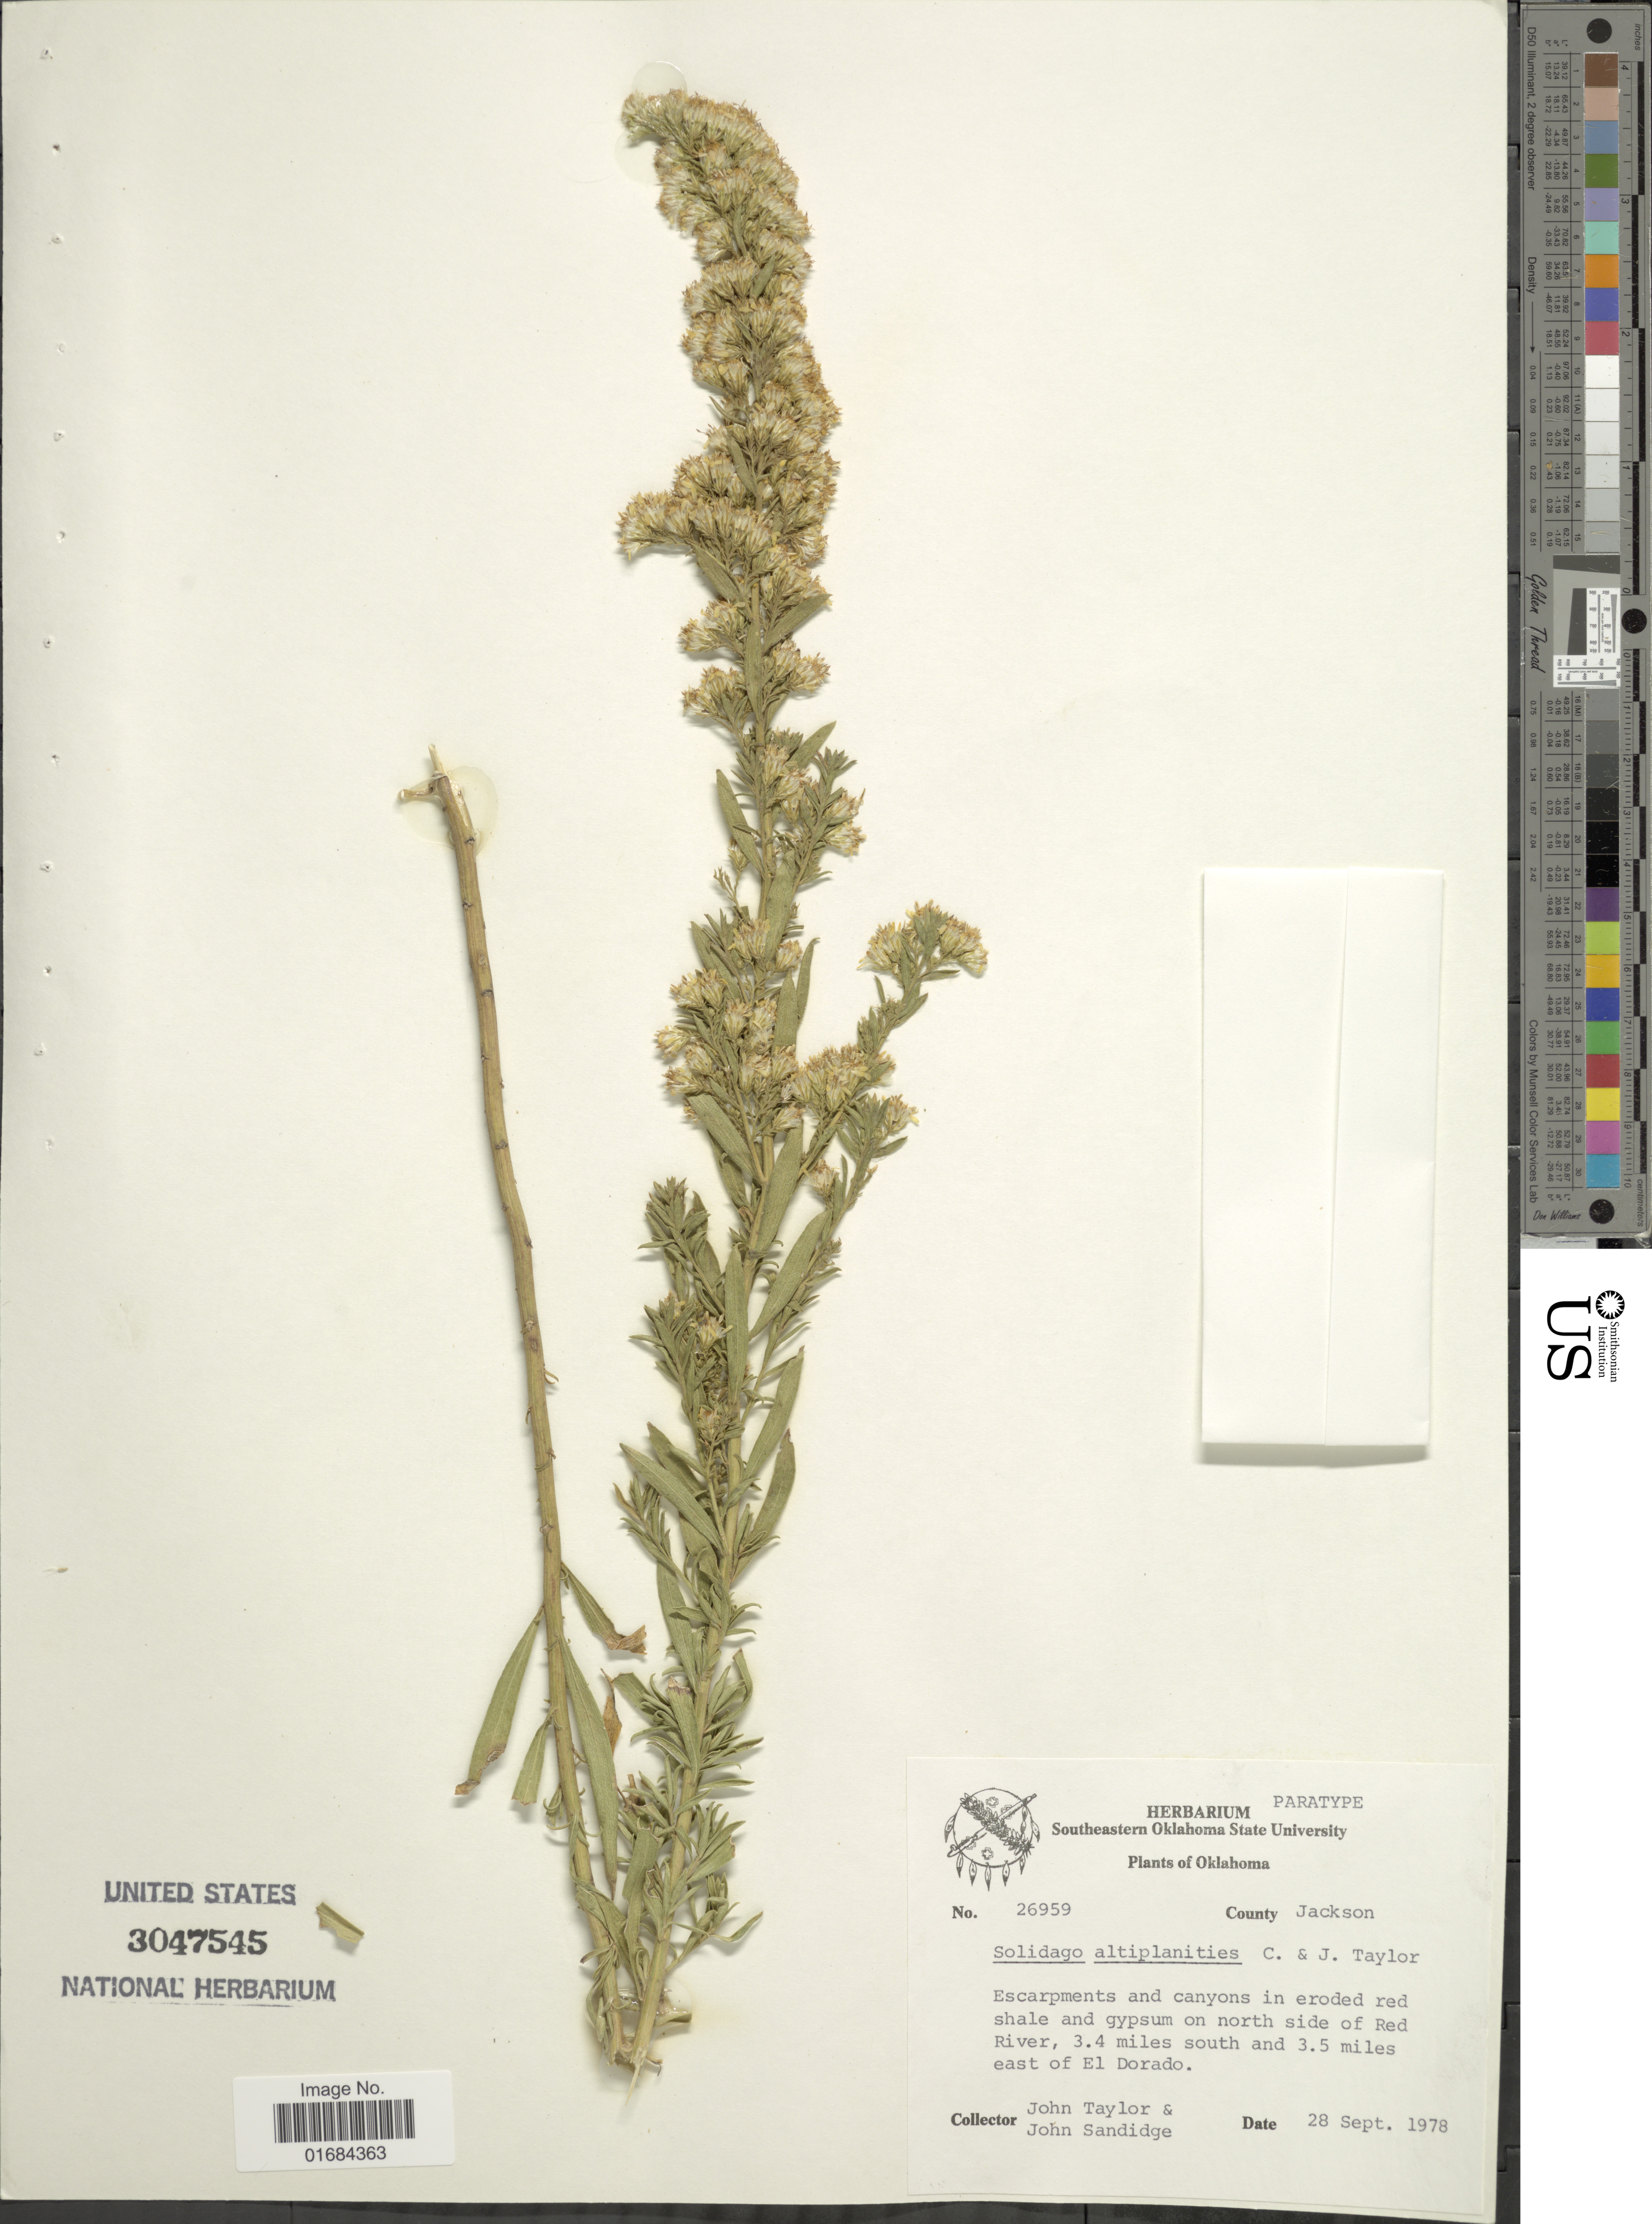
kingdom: Plantae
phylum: Tracheophyta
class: Magnoliopsida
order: Asterales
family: Asteraceae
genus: Solidago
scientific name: Solidago altiplanities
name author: C.E.S. Taylor & R.John Taylor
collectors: J. Taylor & J. Sandidge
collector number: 26959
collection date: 1978-09-28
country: United States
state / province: Oklahoma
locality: County Jackson, Escarpmentss and cayons in eroded red shale and gypsum on north side of Red River, 3.4 miles south and 3.5 miles east of El Dorado.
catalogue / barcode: US 3047545